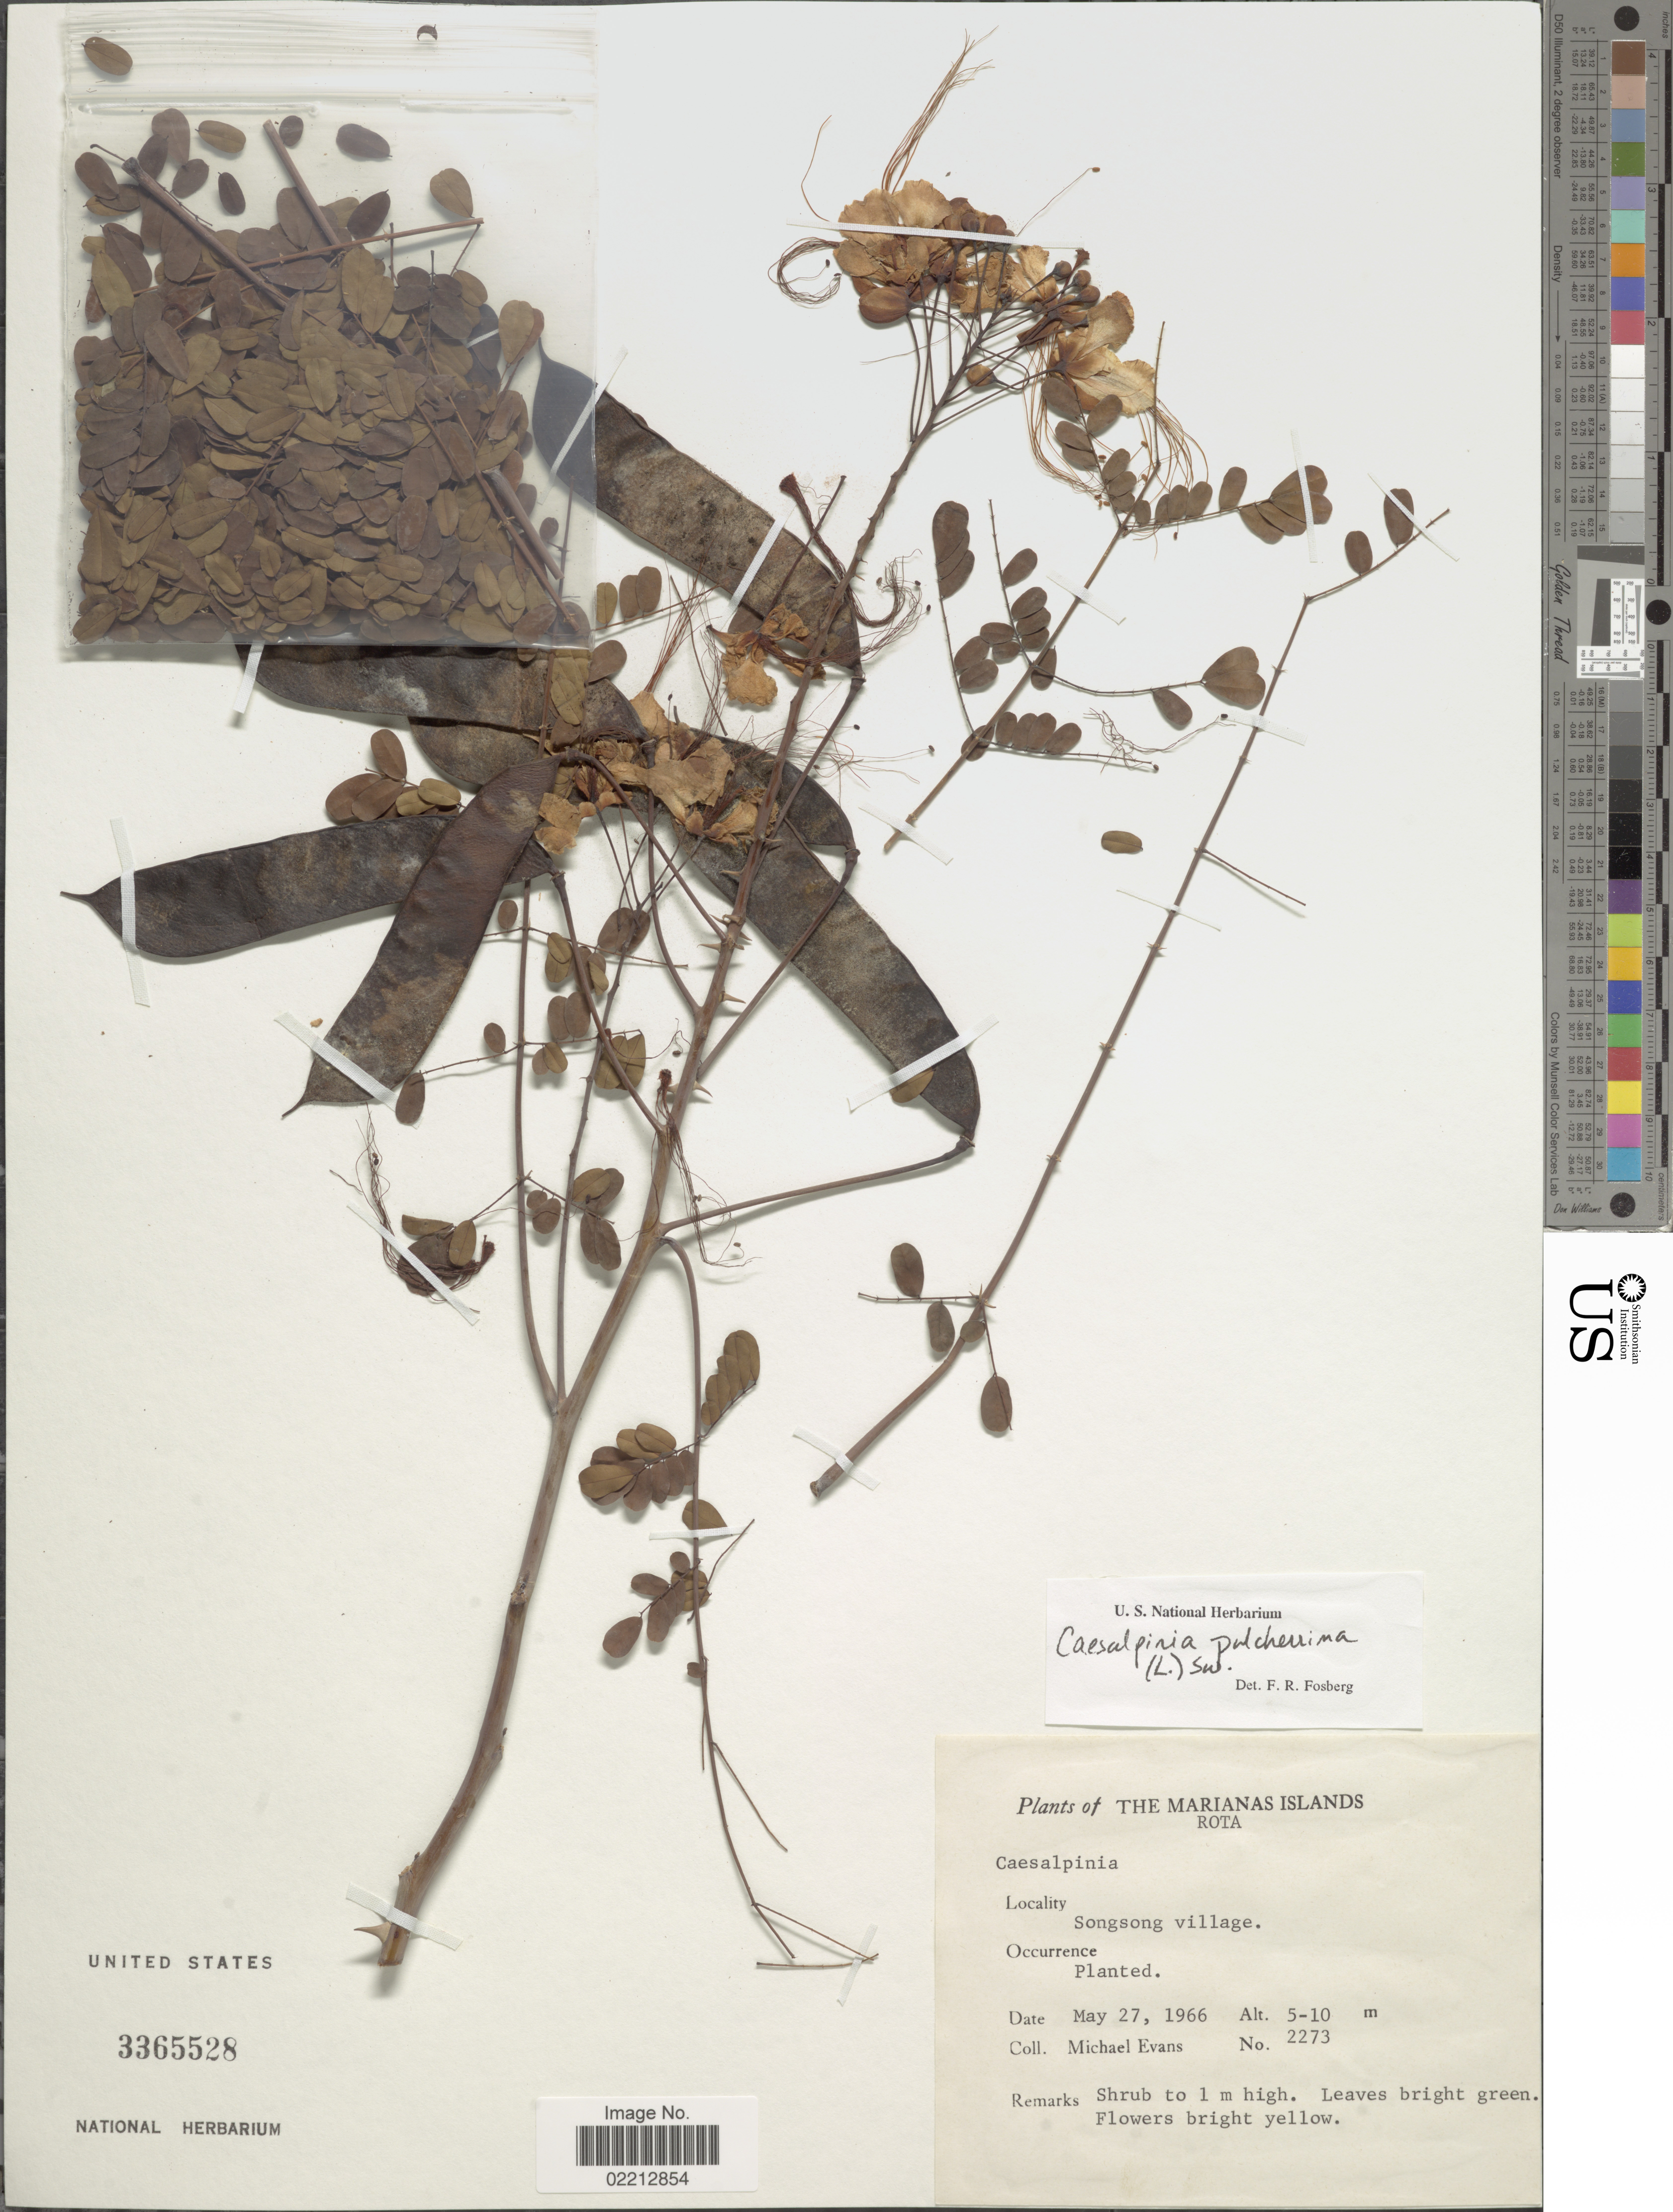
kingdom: Plantae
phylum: Tracheophyta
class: Magnoliopsida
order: Fabales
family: Fabaceae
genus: Caesalpinia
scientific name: Caesalpinia pulcherrima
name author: (L.) Sw.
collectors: M. Evans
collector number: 2273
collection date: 1966-05-27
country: Northern Mariana Islands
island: Rota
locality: Rota, Songsong village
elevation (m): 5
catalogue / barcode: US 3365528